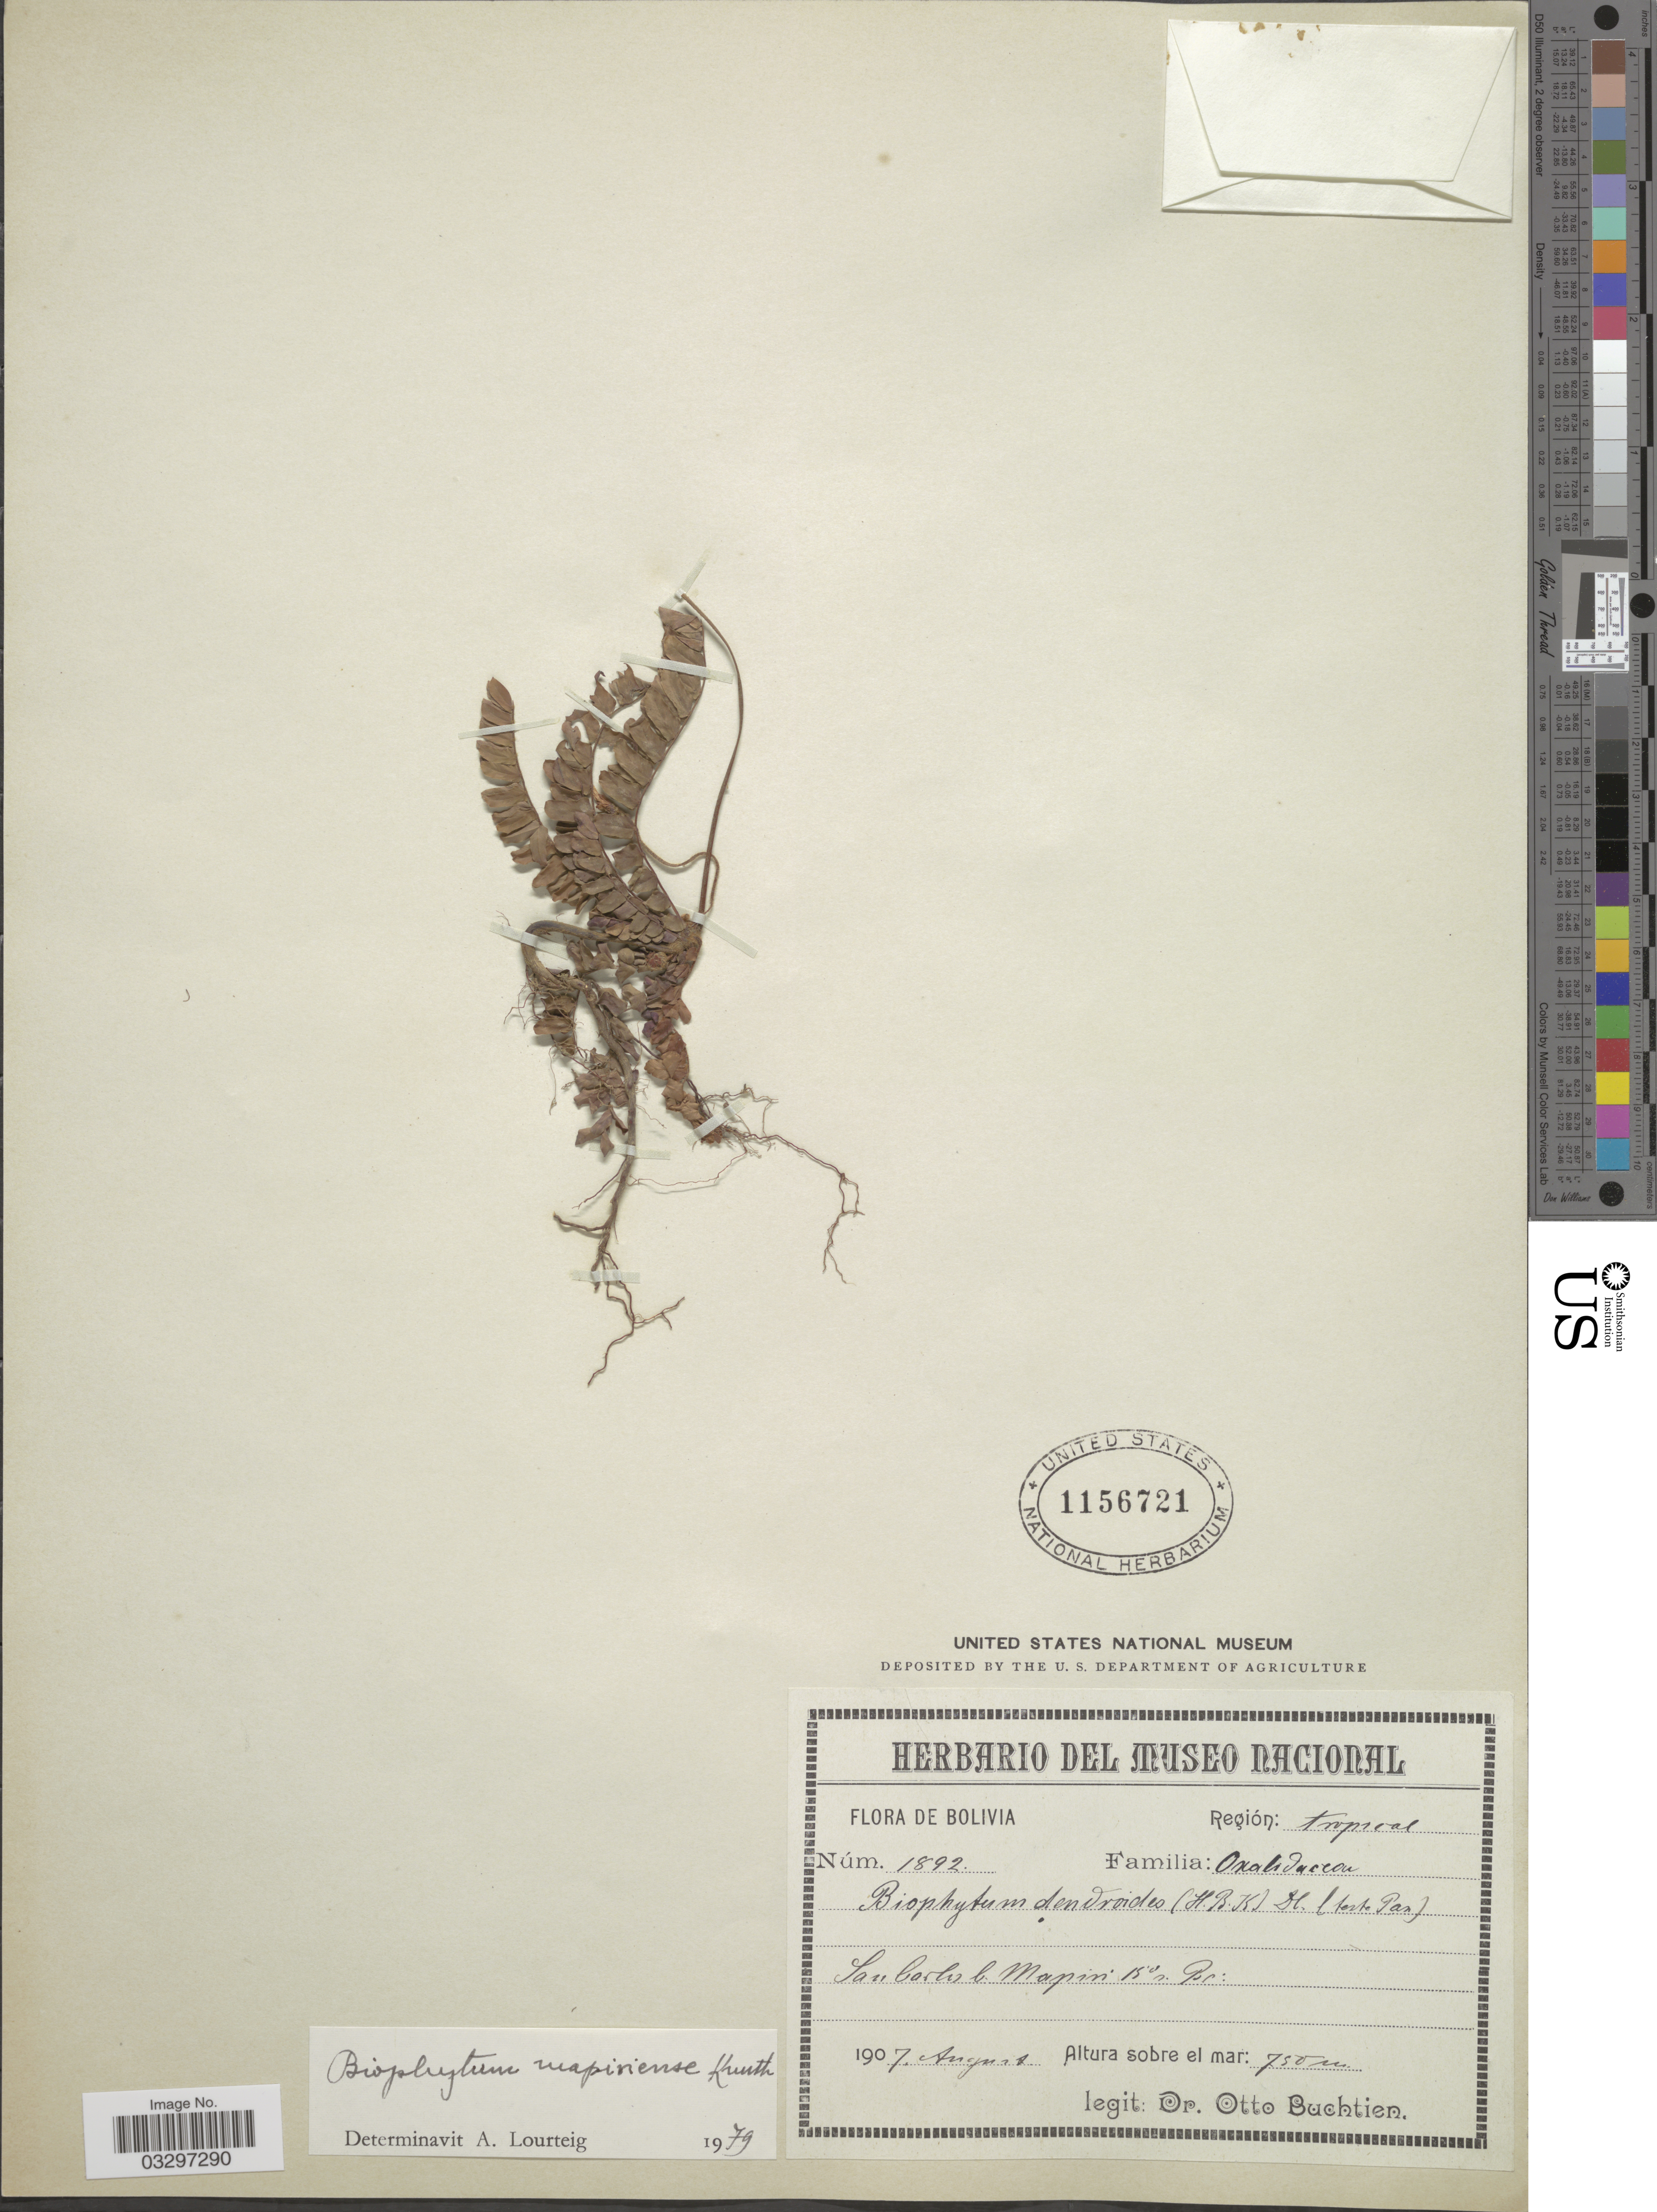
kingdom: Plantae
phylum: Tracheophyta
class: Magnoliopsida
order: Oxalidales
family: Oxalidaceae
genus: Biophytum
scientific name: Biophytum mapirense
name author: R. Knuth in Engl.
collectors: O. Buchtien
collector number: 1892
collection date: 1907-08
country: Bolivia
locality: Región: tropical. San Carlos b. Mapiri 15°n. Br.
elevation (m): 750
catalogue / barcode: US 1156721